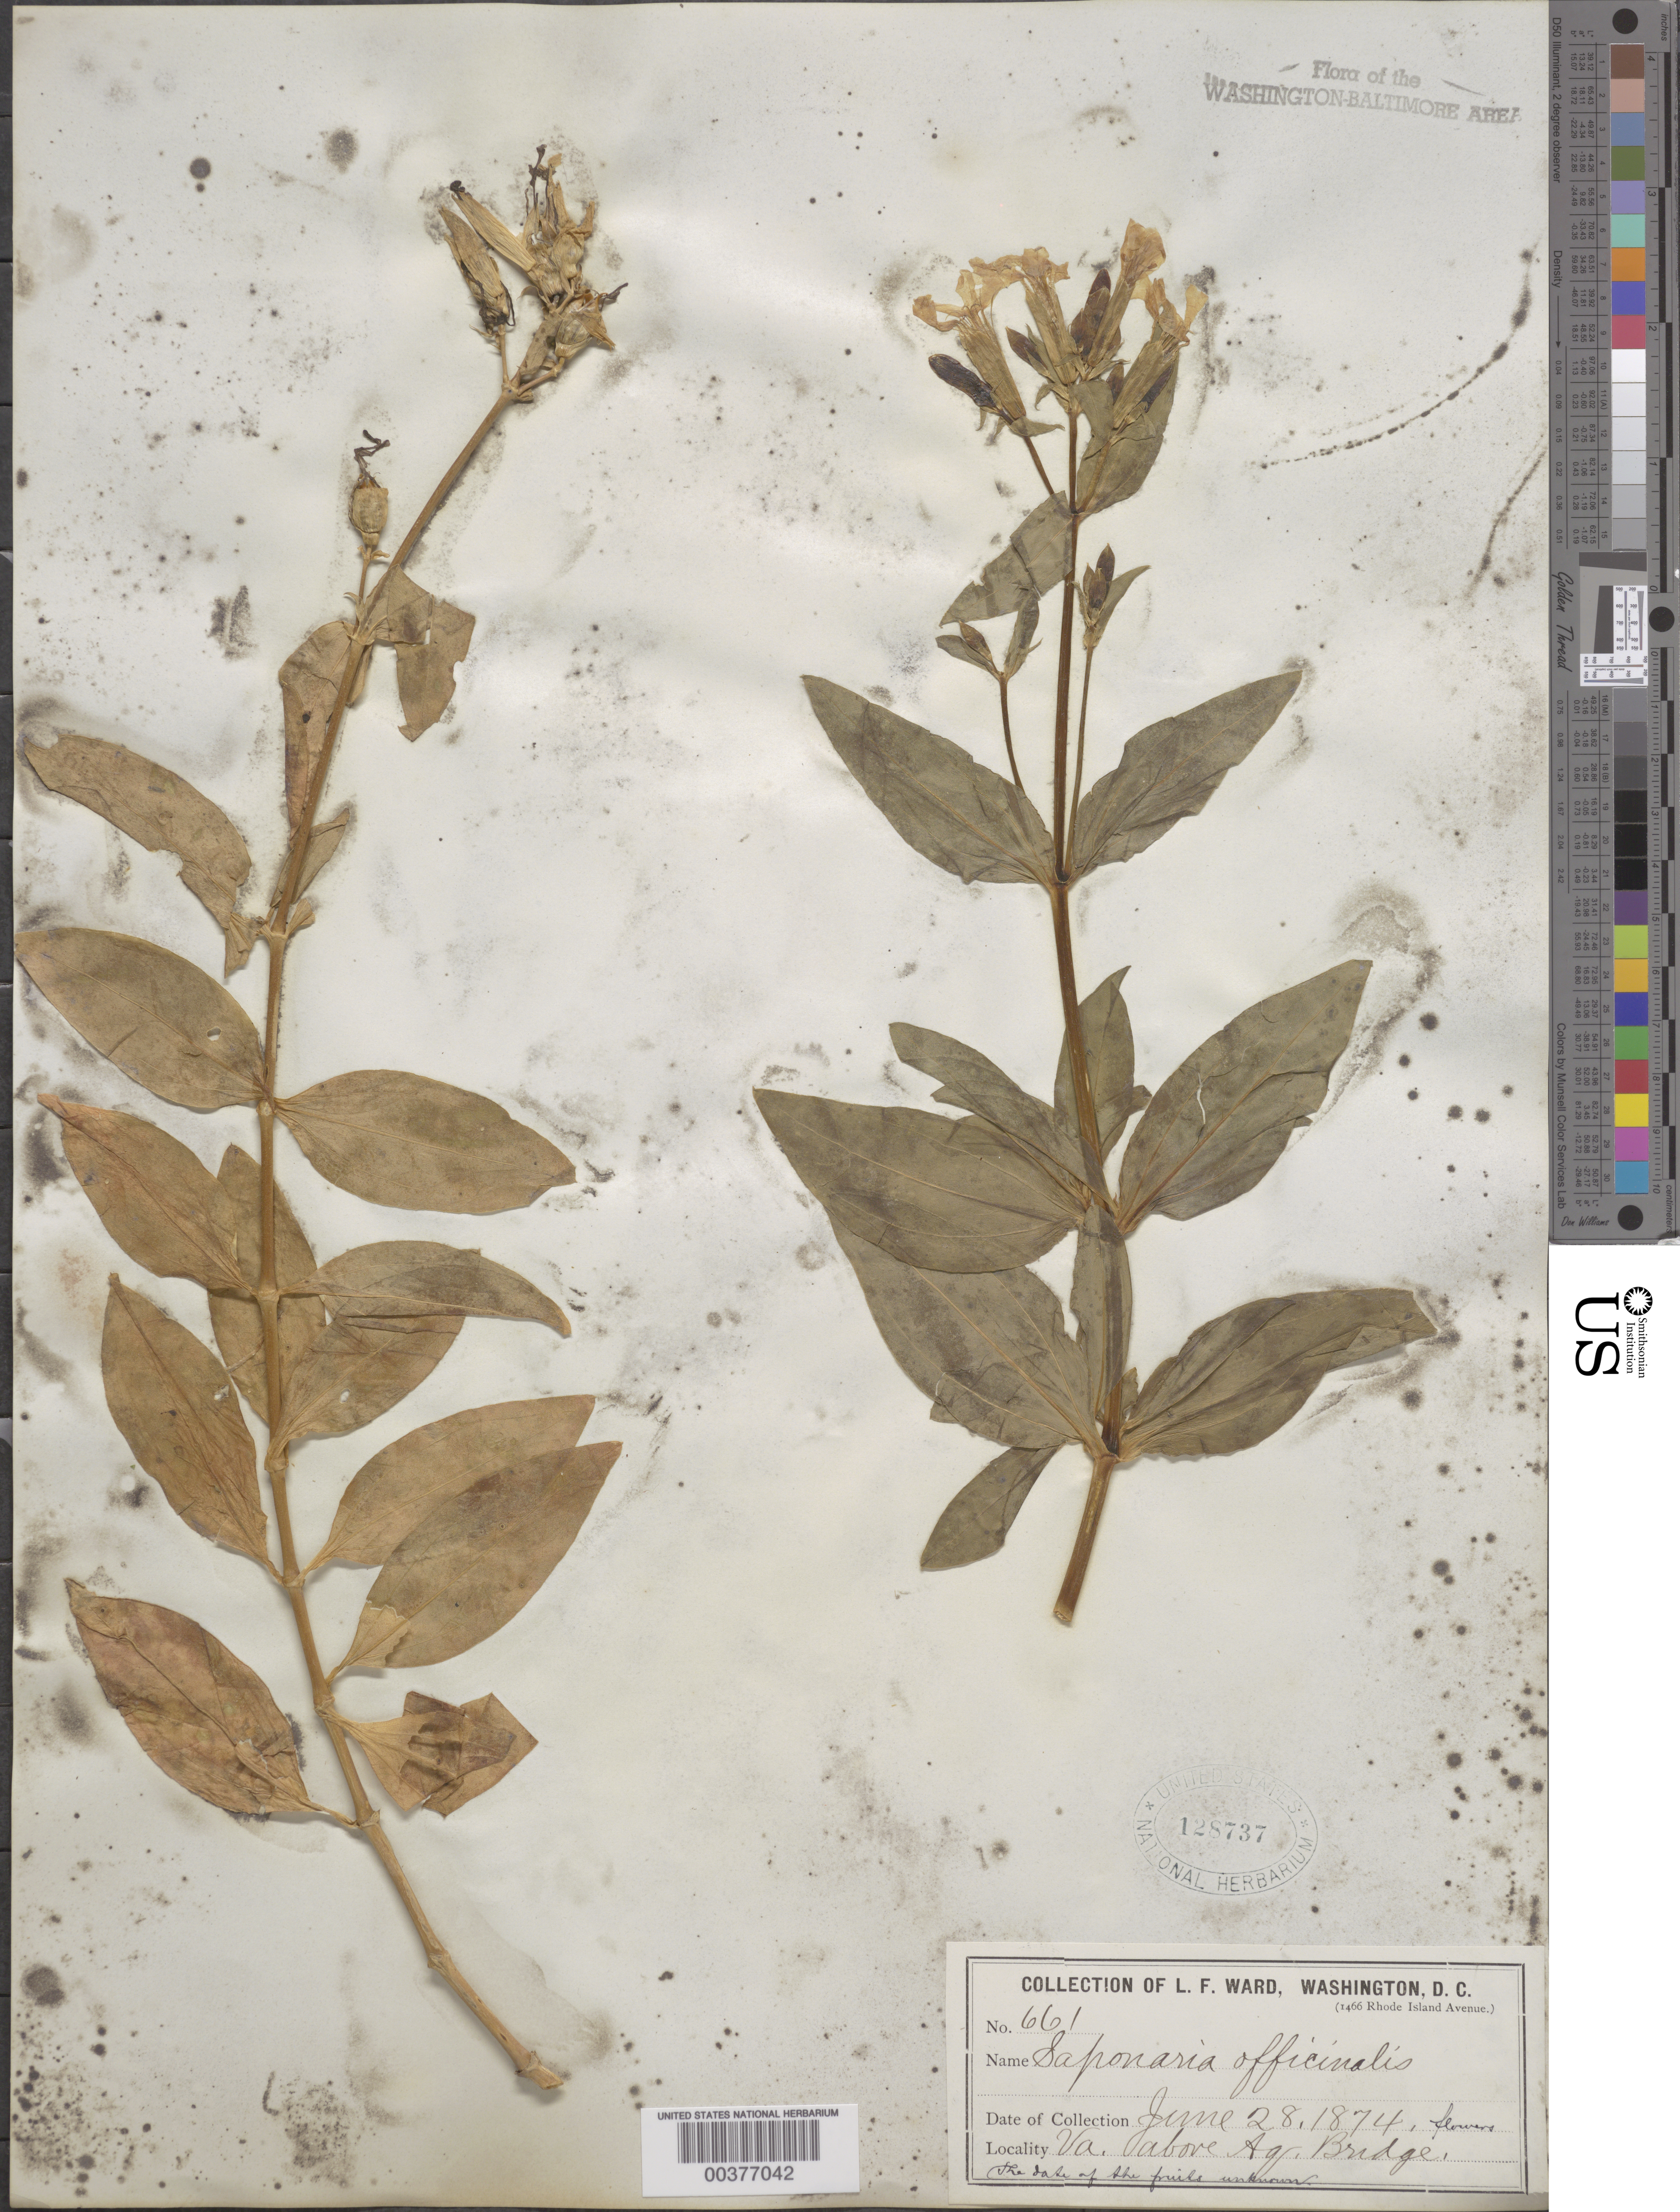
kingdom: Plantae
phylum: Tracheophyta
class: Magnoliopsida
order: Caryophyllales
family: Caryophyllaceae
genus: Saponaria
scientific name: Saponaria officinalis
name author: L.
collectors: L. F. Ward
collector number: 661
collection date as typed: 28 Jun 1874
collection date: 1874-06-28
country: United States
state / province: Virginia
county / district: Fairfax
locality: Above Aqueduct Bridge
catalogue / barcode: US 128737